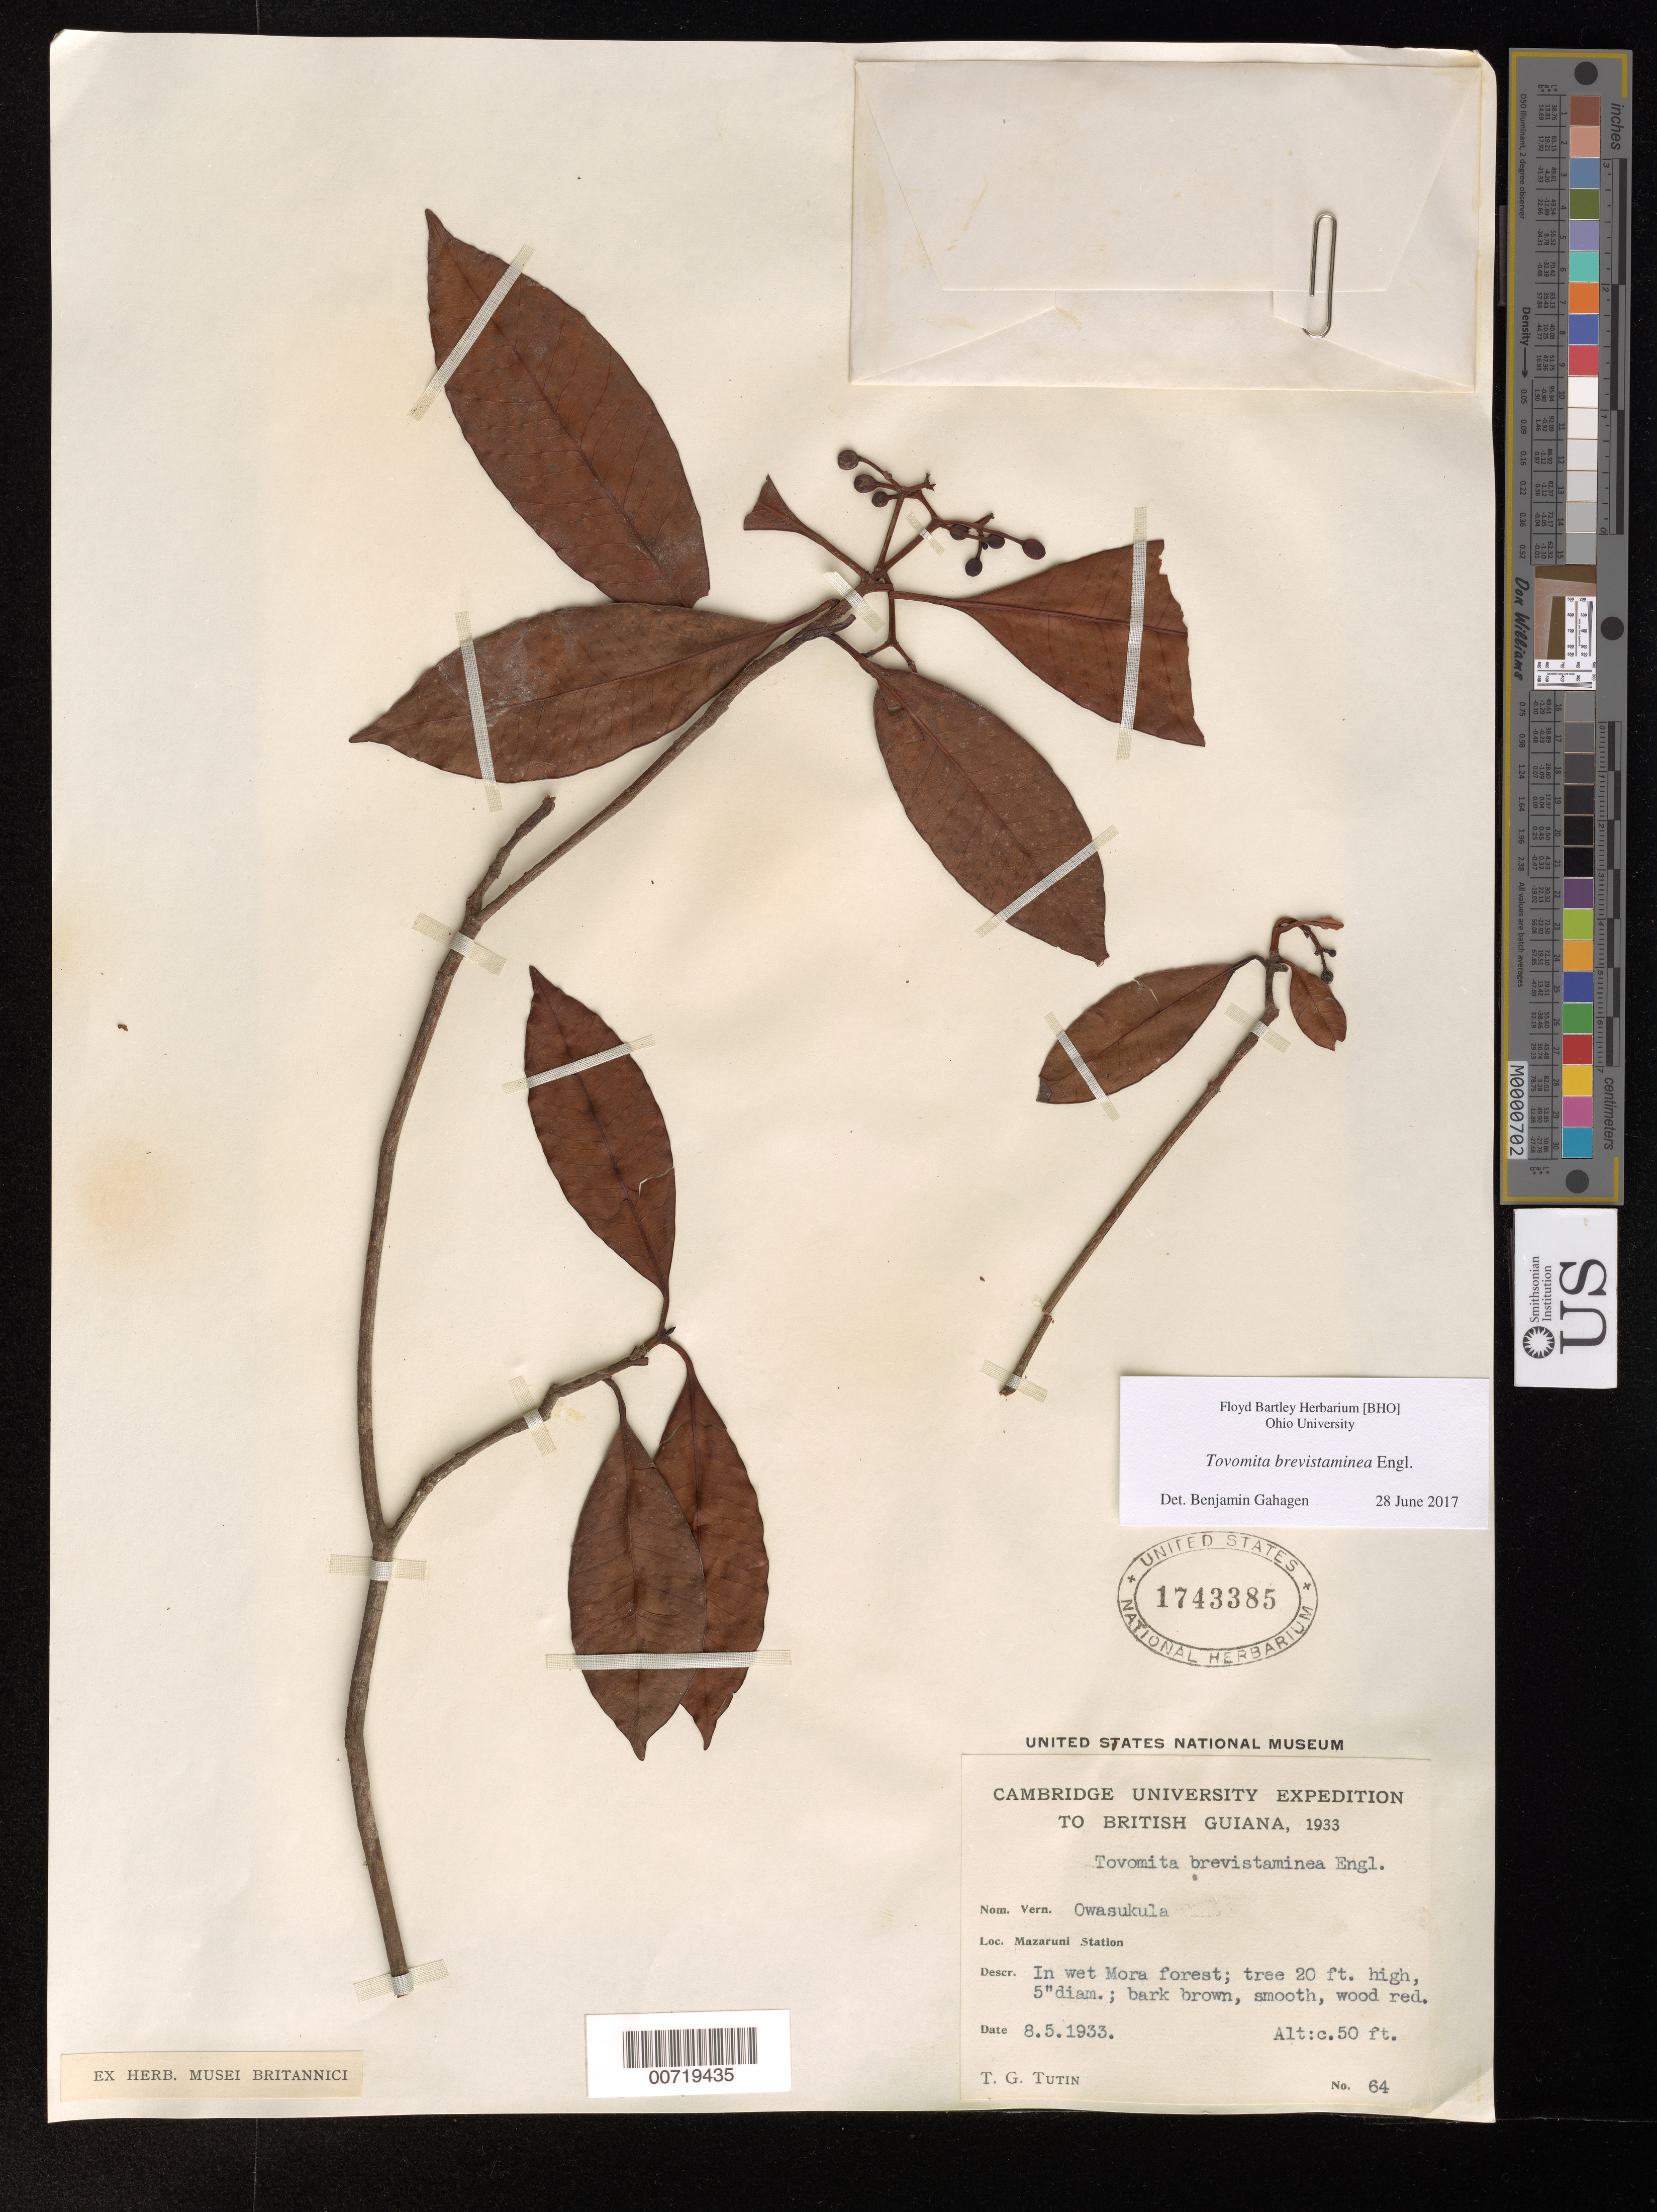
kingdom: Plantae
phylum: Tracheophyta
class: Magnoliopsida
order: Malpighiales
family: Clusiaceae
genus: Tovomita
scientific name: Tovomita brevistaminea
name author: Engl.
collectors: T. G. Tutin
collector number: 64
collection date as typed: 8-May-33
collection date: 1933-05-08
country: Guyana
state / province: Cuyuni-Mazaruni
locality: Mazaruni Station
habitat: Wet Mora forest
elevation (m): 30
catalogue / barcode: US 1743385